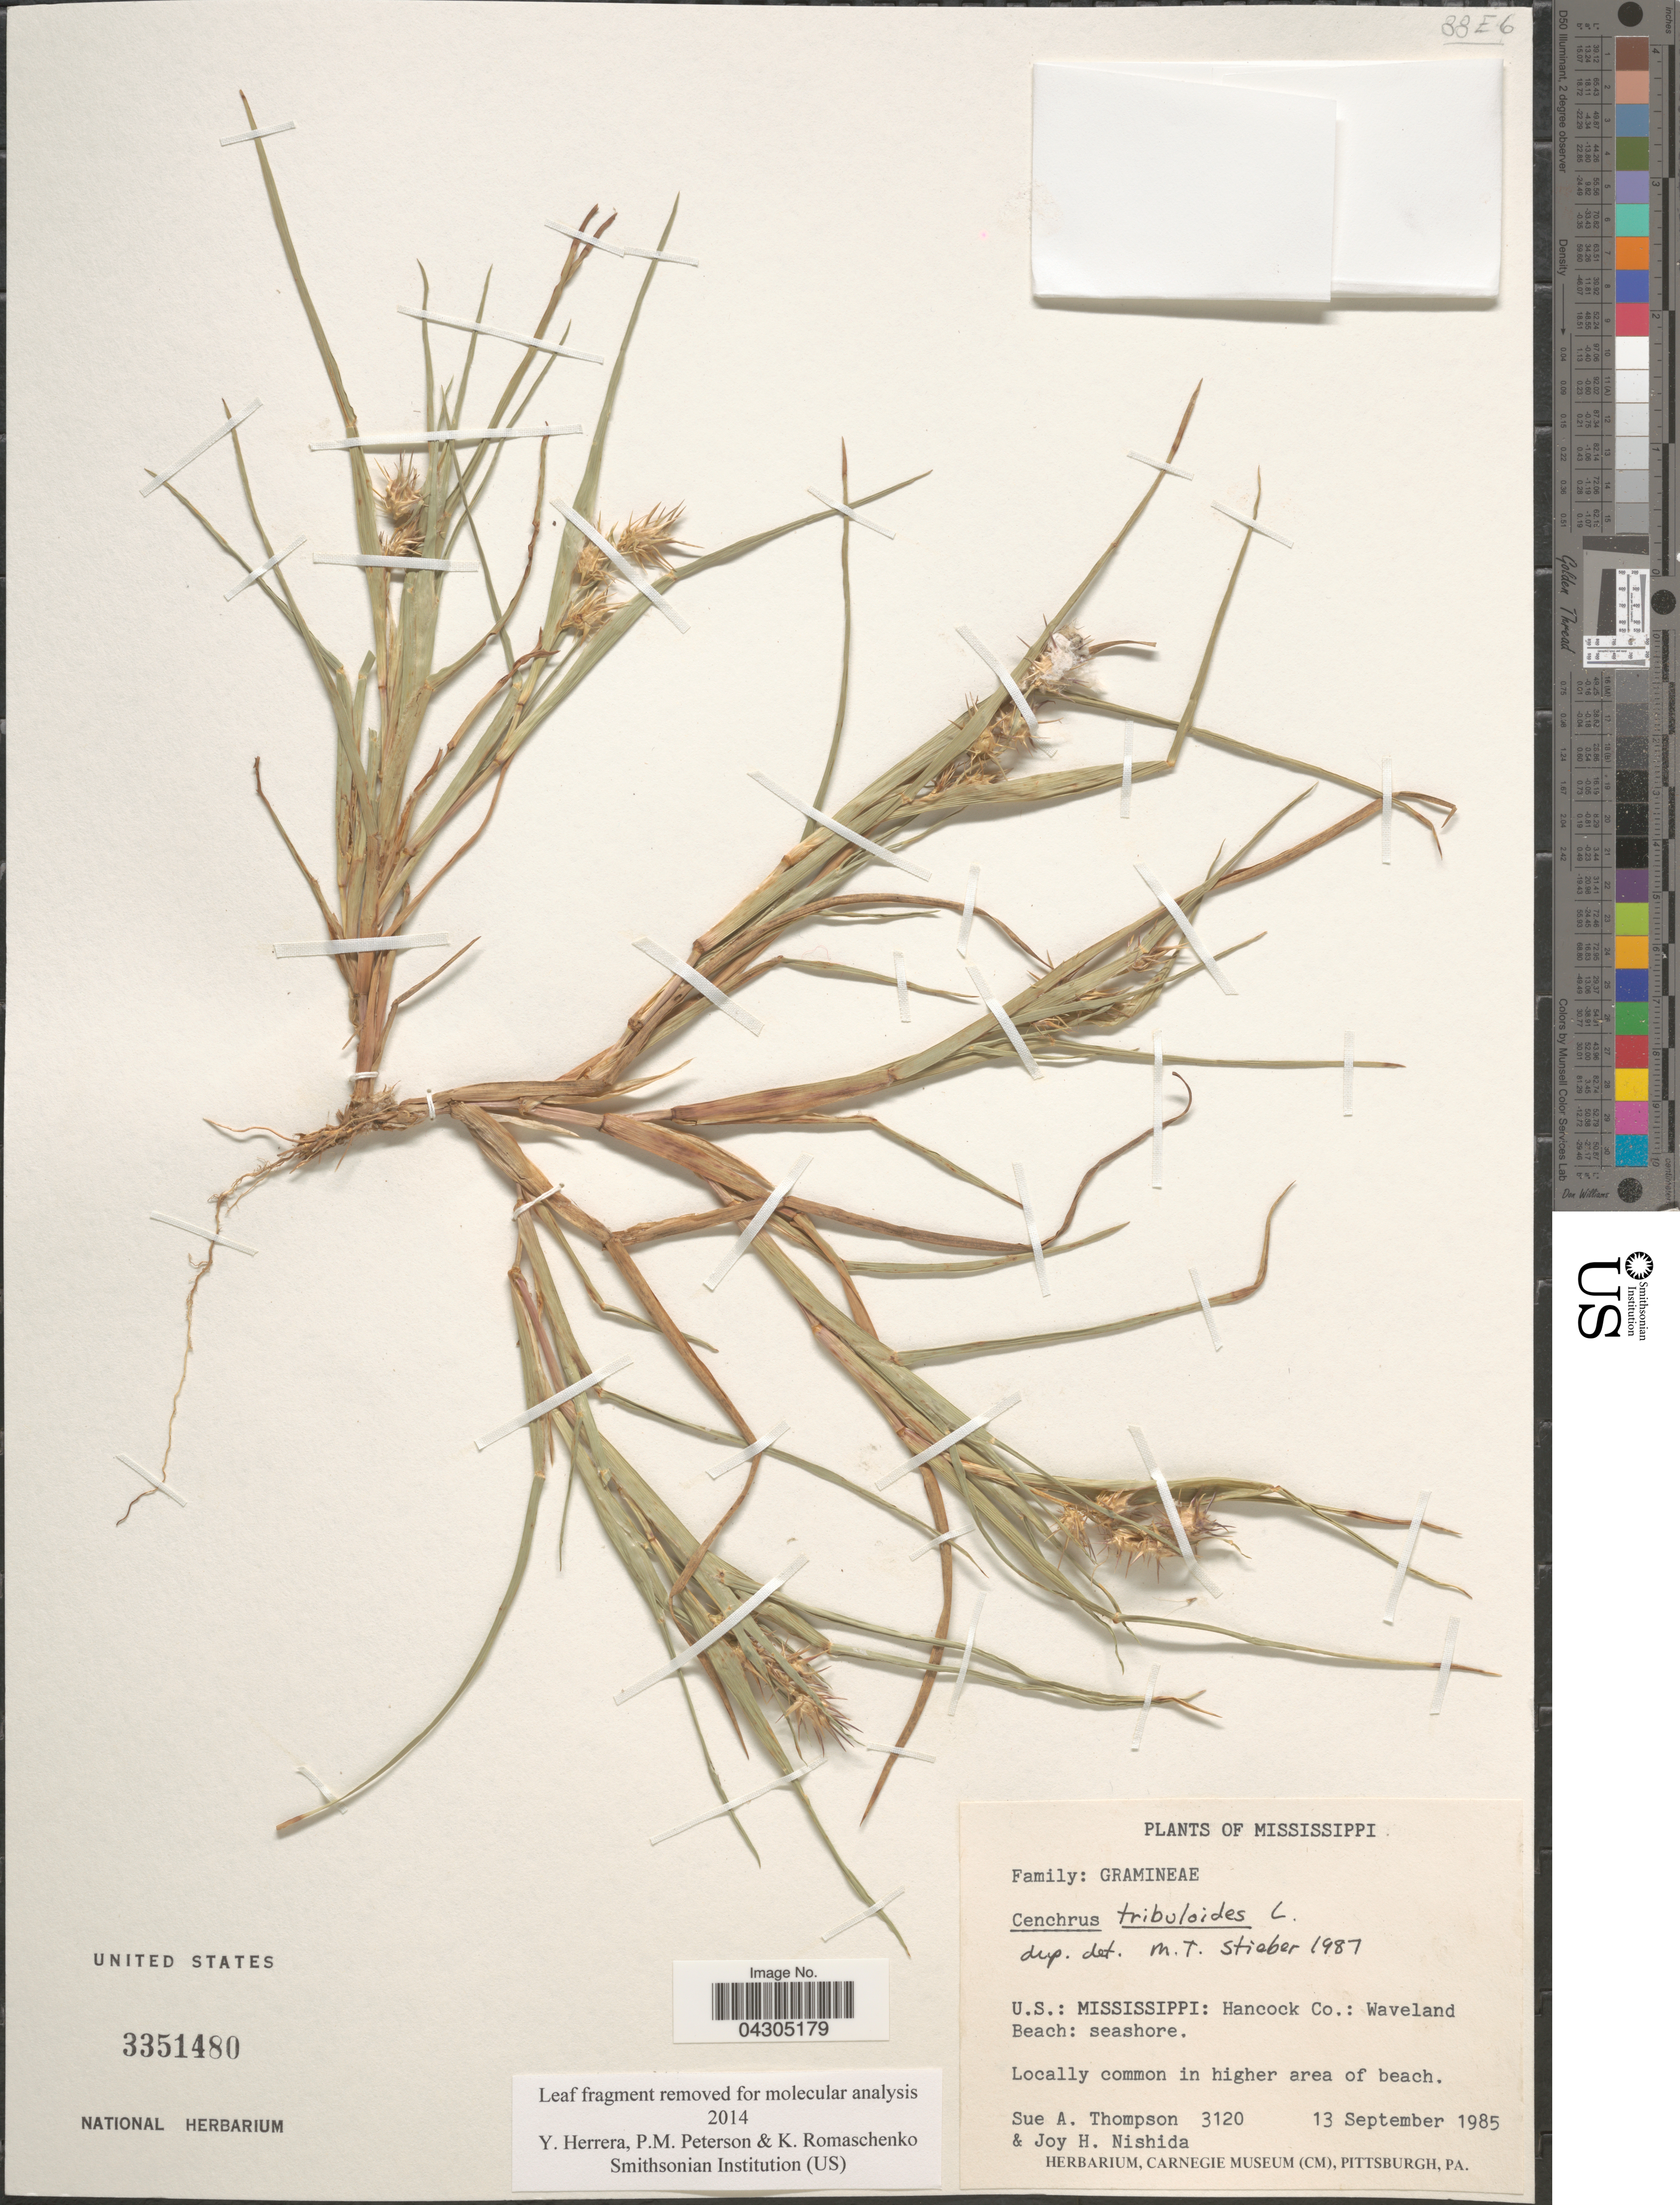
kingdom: Plantae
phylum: Tracheophyta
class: Liliopsida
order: Poales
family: Poaceae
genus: Cenchrus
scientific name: Cenchrus tribuloides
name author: L.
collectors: S. A. Thompson & J. Nishida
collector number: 3120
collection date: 1985-09-13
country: United States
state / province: Mississippi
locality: Hancock Co.: Waveland Beach.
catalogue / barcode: US 3351480